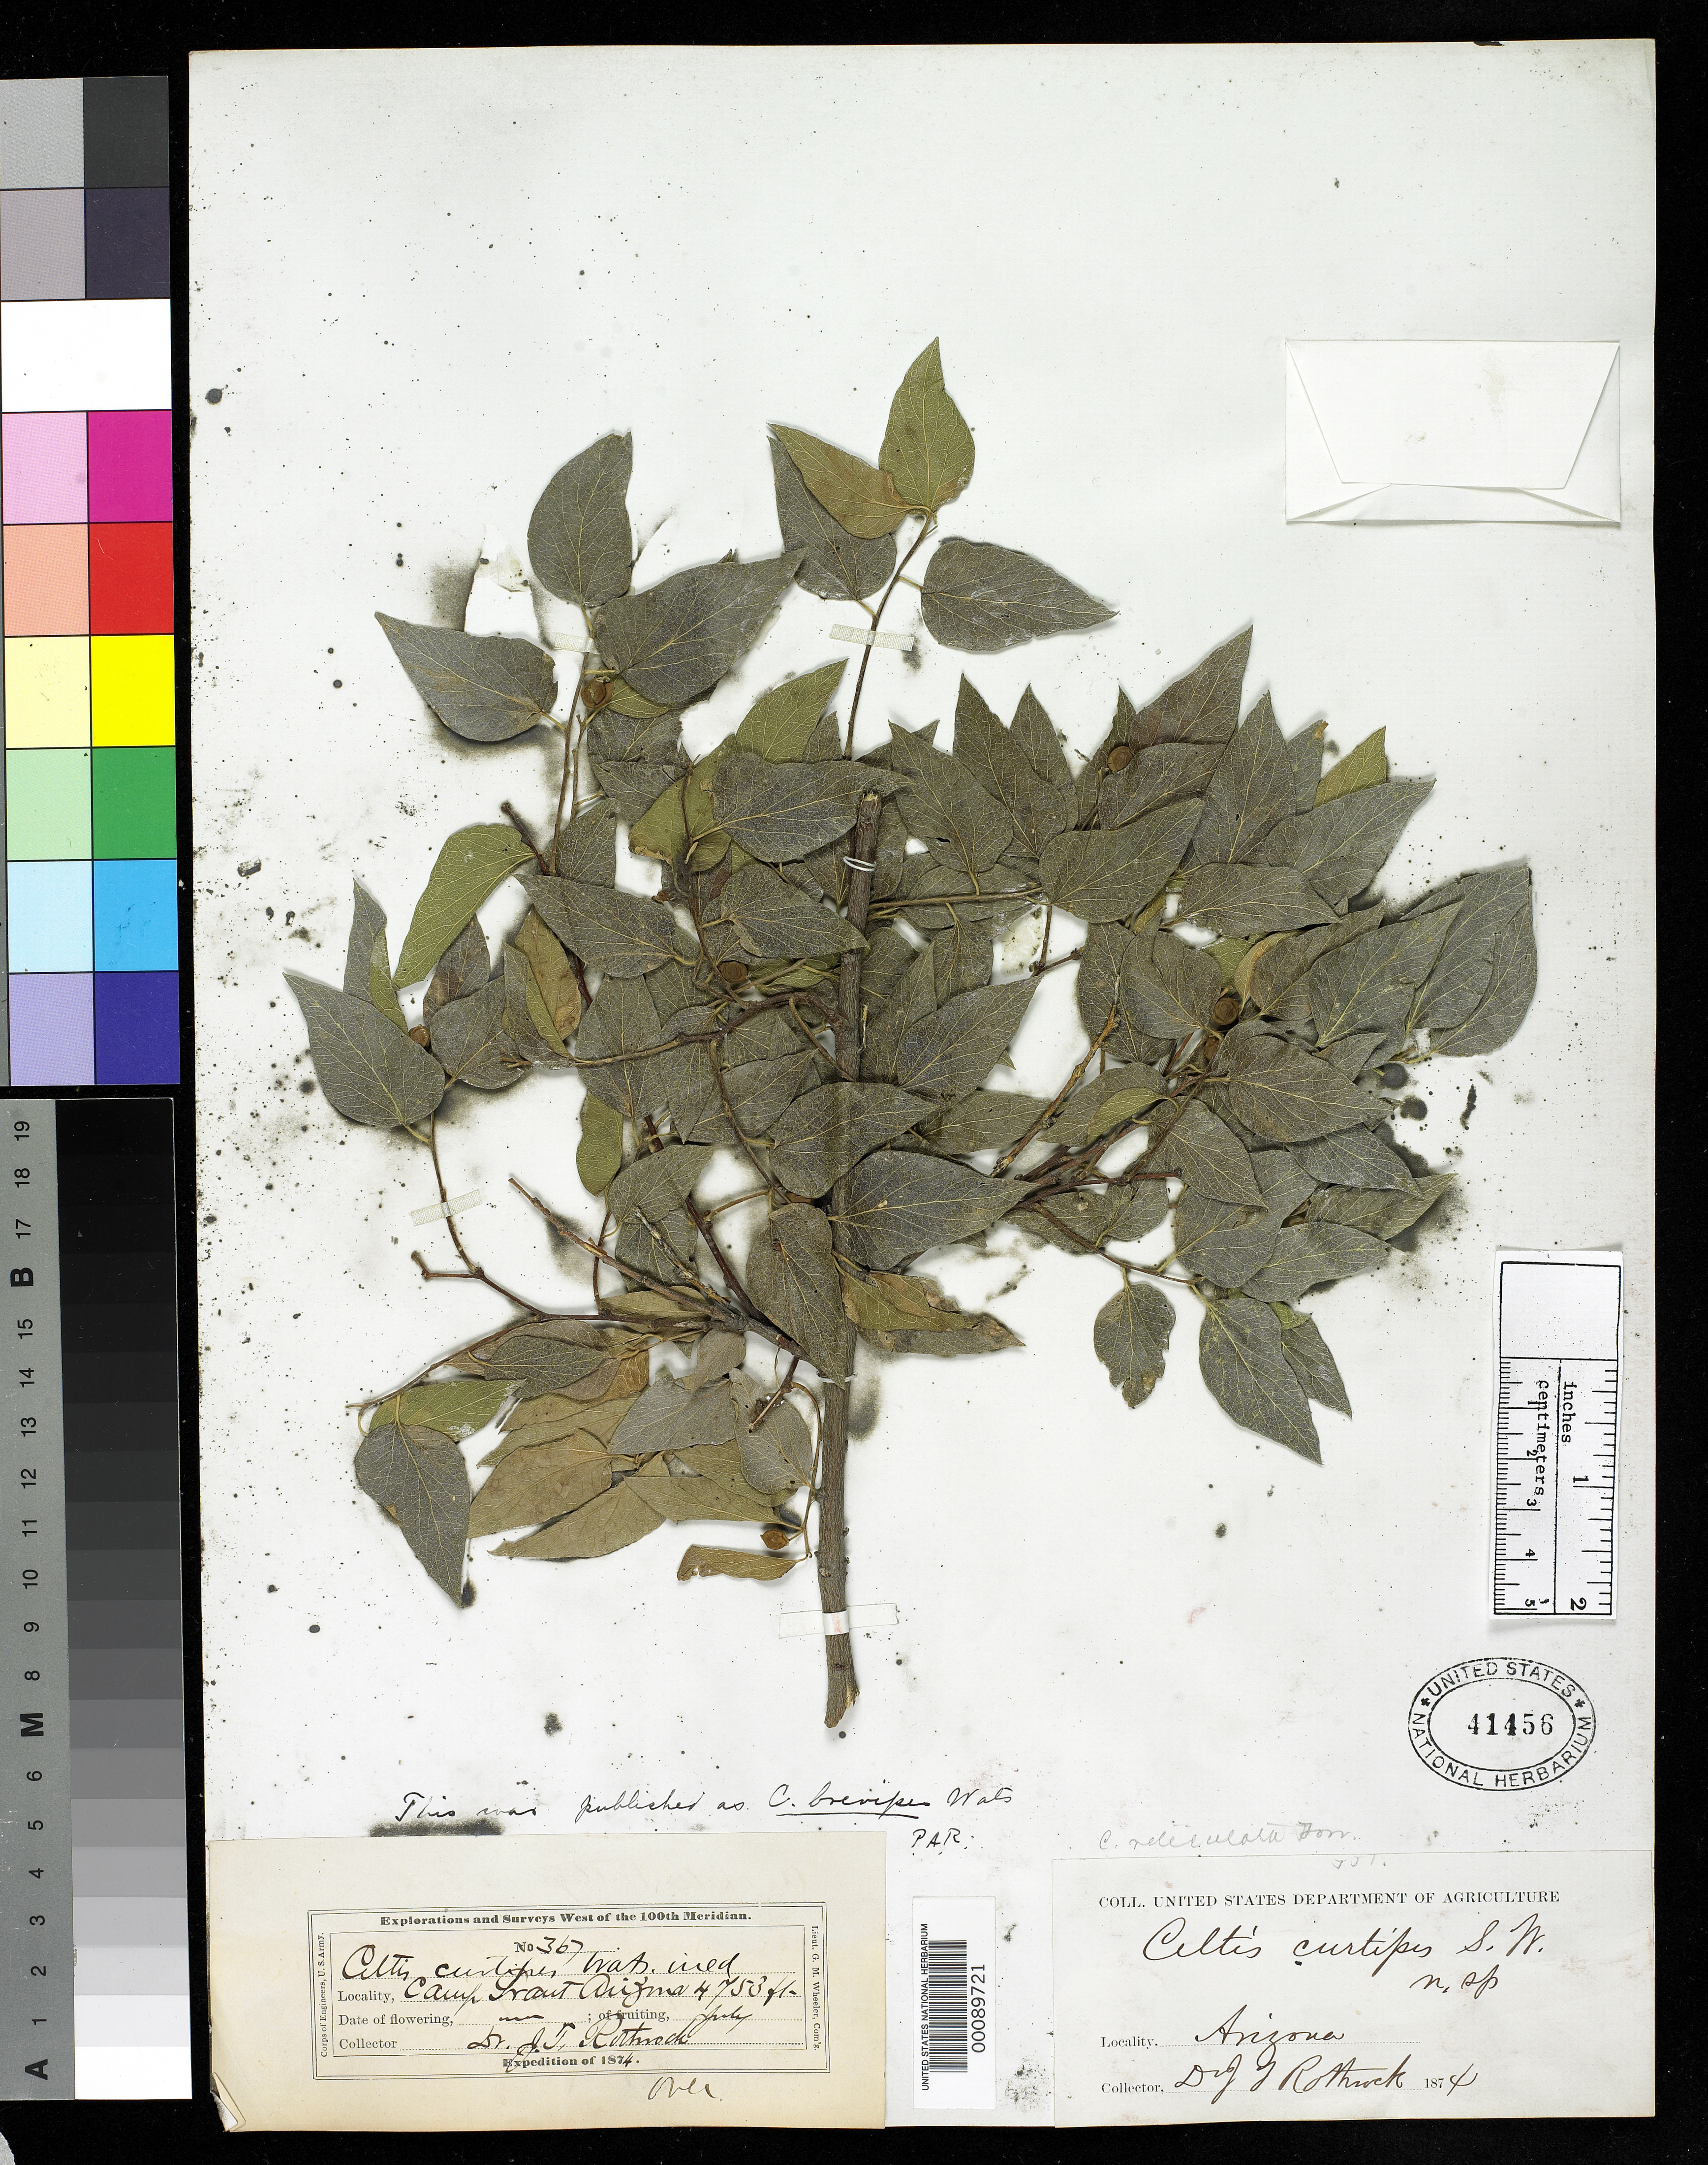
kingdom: Plantae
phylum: Tracheophyta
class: Magnoliopsida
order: Rosales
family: Cannabaceae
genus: Celtis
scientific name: Celtis brevipes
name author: S. Watson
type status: Type Collection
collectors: J. T. Rothrock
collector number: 367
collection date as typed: Jul 1874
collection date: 1874-07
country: United States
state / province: Arizona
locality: Near Camp Grant.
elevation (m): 1449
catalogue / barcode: US 41456